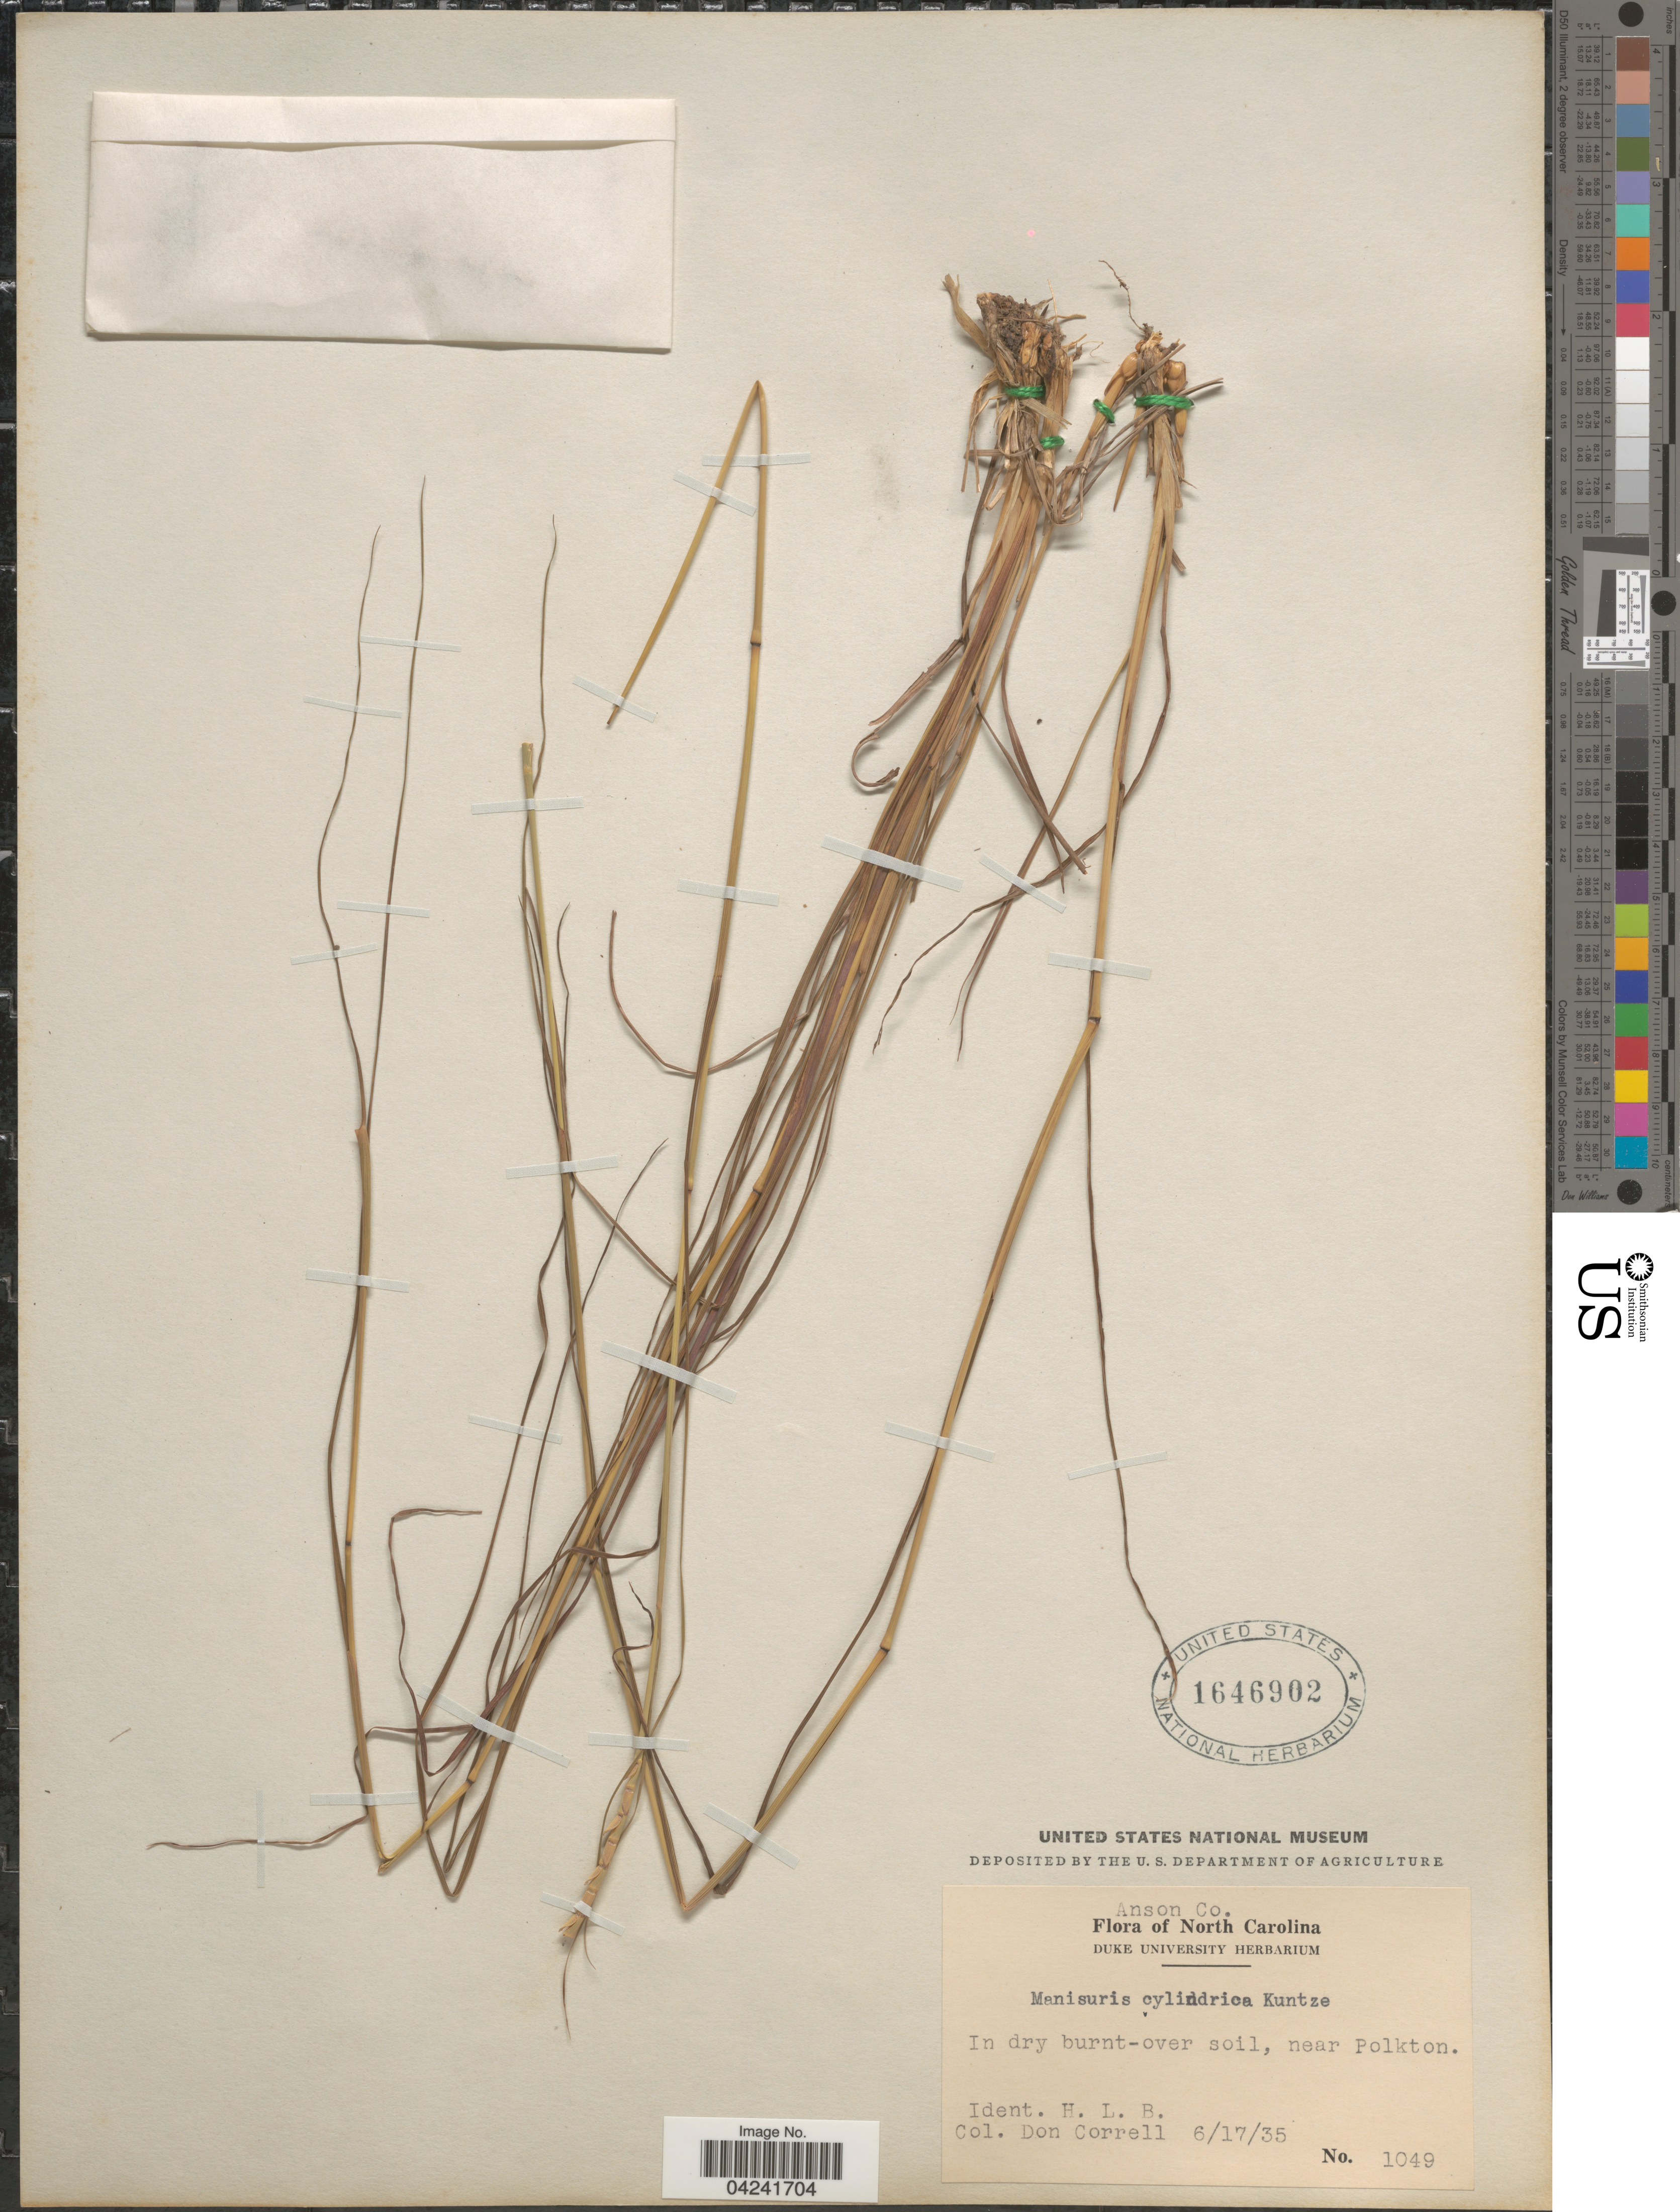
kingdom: Plantae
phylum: Tracheophyta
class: Liliopsida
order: Poales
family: Poaceae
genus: Mnesithea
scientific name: Mnesithea cylindrica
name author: (Michx.) de Koning & Sosef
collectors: D. S. Correll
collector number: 1049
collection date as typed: Transcribed d/m/y: 17/6/35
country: United States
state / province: North Carolina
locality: Anson Co. In dry burnt-ober soil, near Polkton.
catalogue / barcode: US 1646902